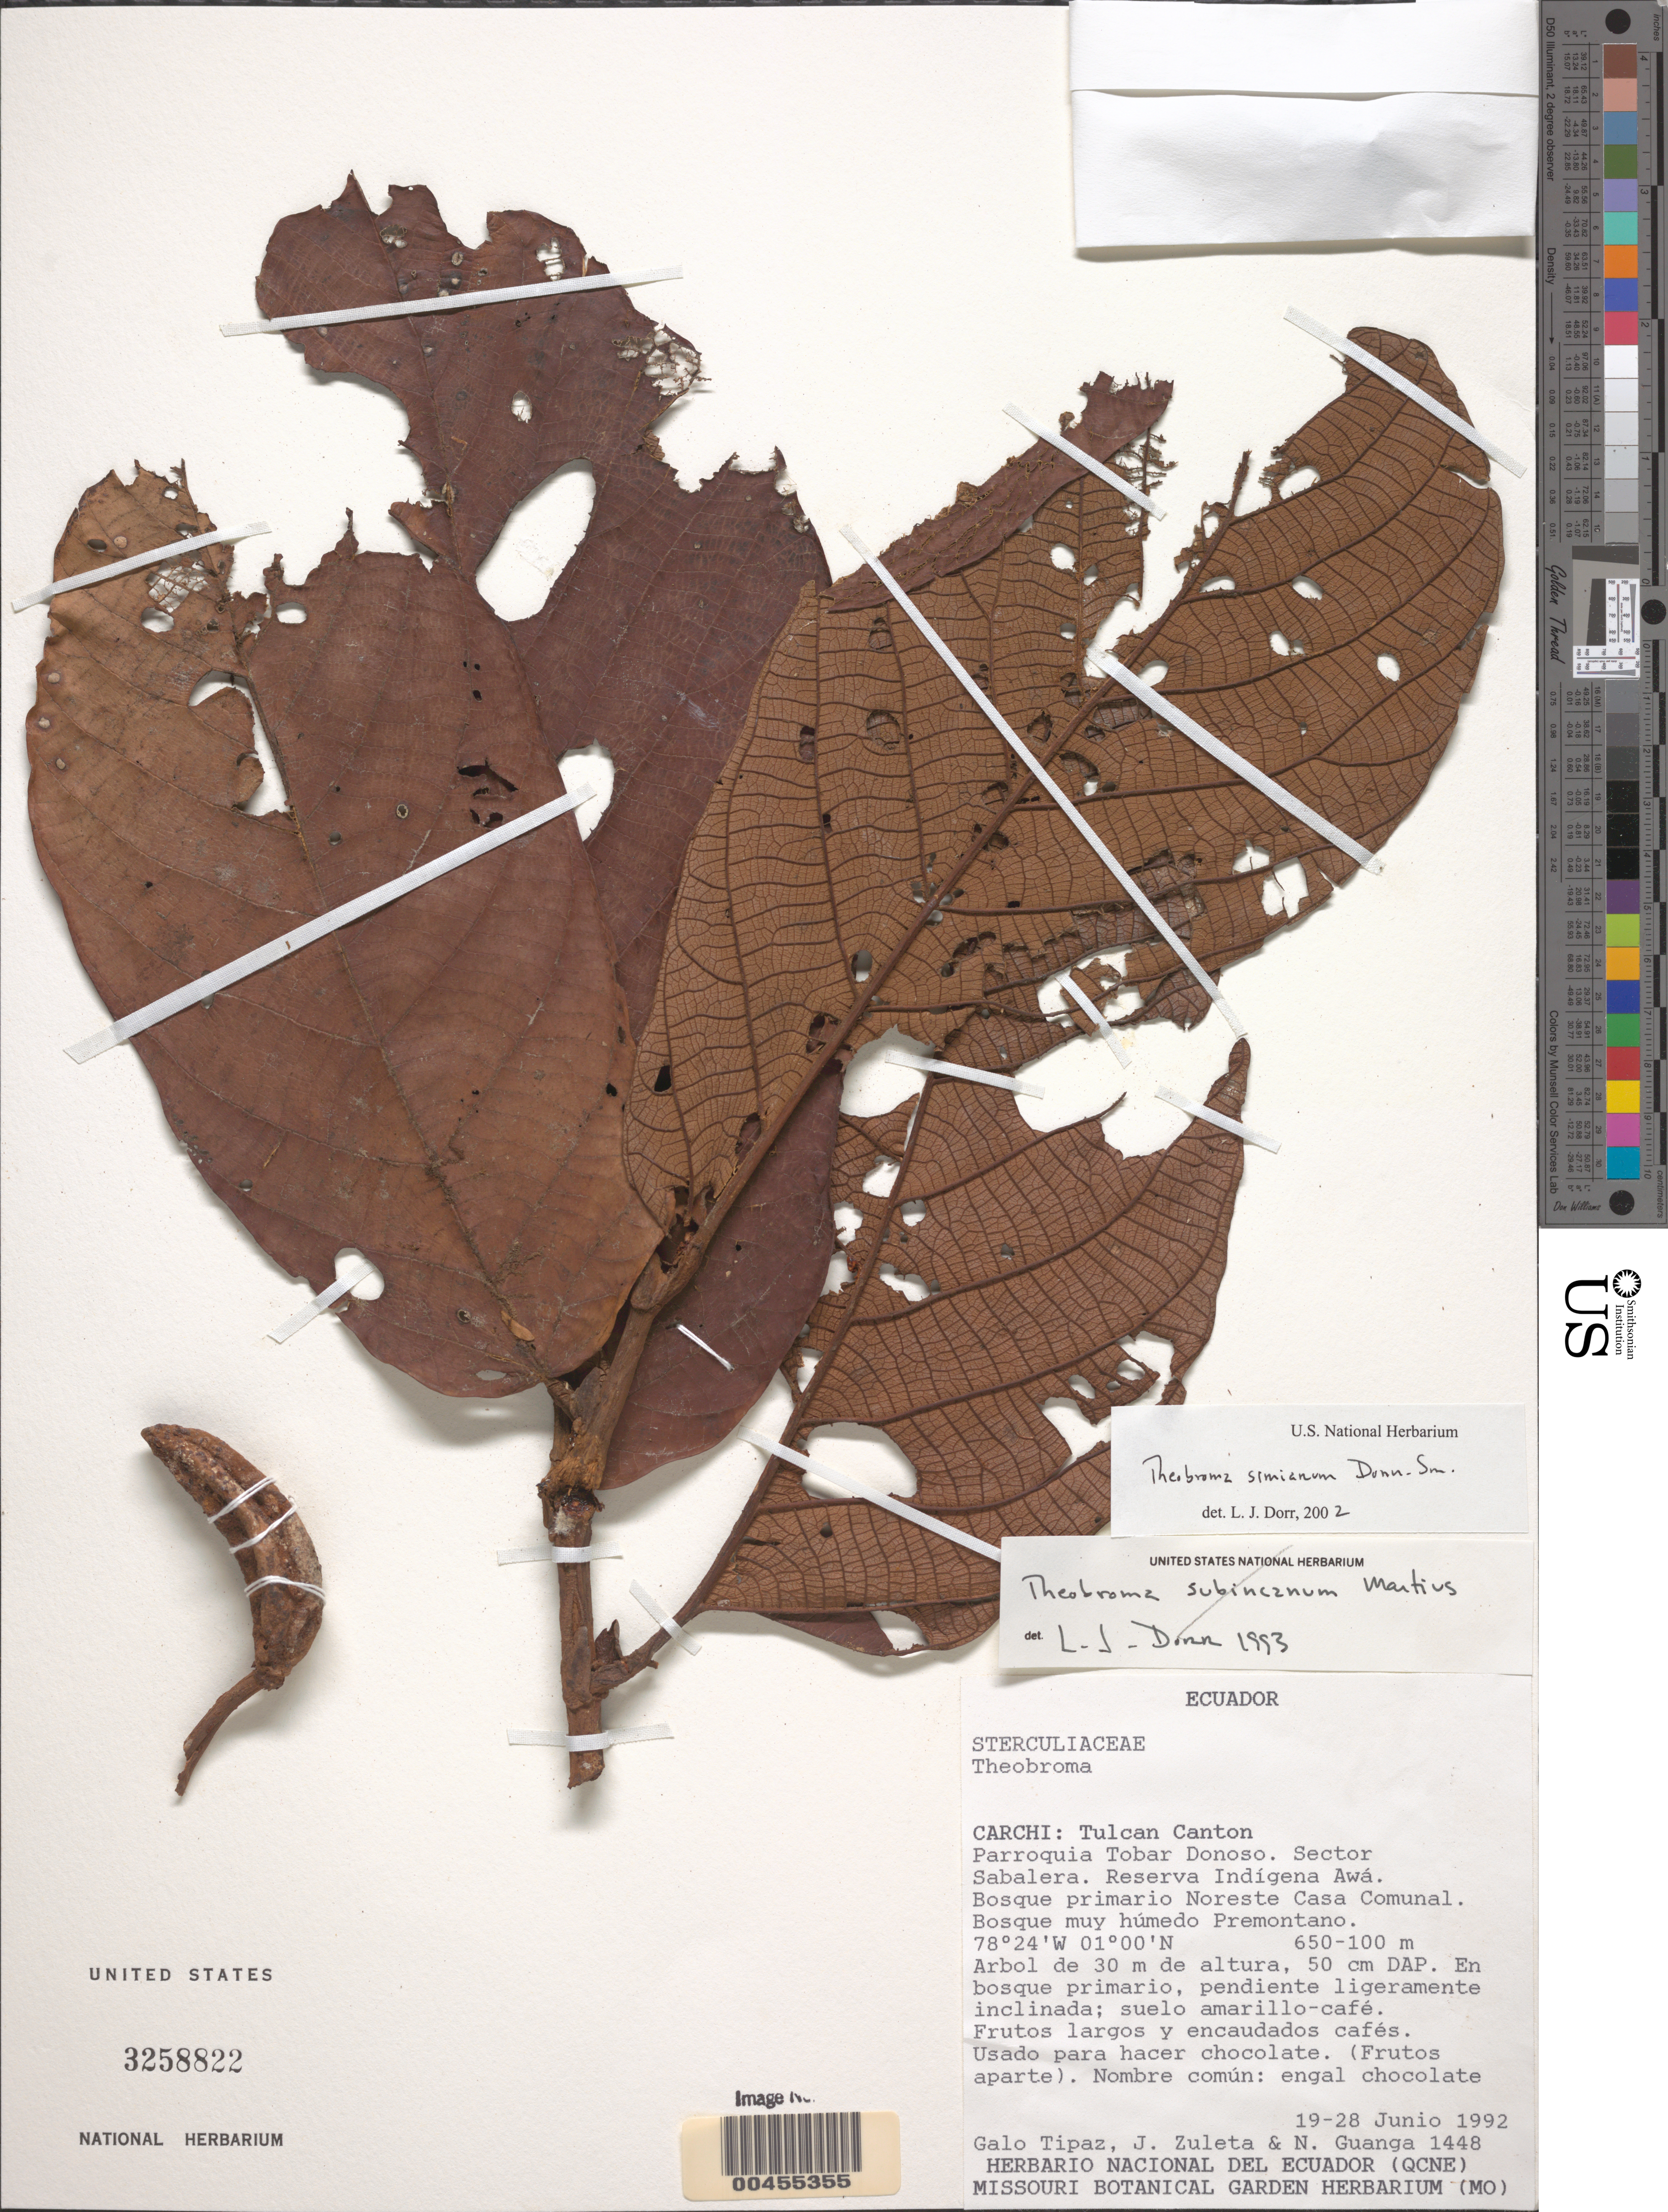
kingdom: Plantae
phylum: Tracheophyta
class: Magnoliopsida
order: Malvales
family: Malvaceae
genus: Theobroma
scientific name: Theobroma simiarum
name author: Donn. Sm.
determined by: Dorr, L. J., (BOT), Smithsonian Institution - National Museum of Natural History (UNITED STATES)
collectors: G. Tipaz, J. Zuleta & N. Guanga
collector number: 1448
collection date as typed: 19 Jun 1992 to 28 Jun 1992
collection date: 1992-06-19/1992-06-28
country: Ecuador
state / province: Carchi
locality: Parroquia Tobar Donoso. Sector Sabalera. Reserva Indigena Awá. Tulcan Canton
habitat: Bosque primario Noreste Casa Comunal. Bosque muy húmedo Premontano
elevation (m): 650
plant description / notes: Common name: engal chololate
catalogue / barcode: US 3258822